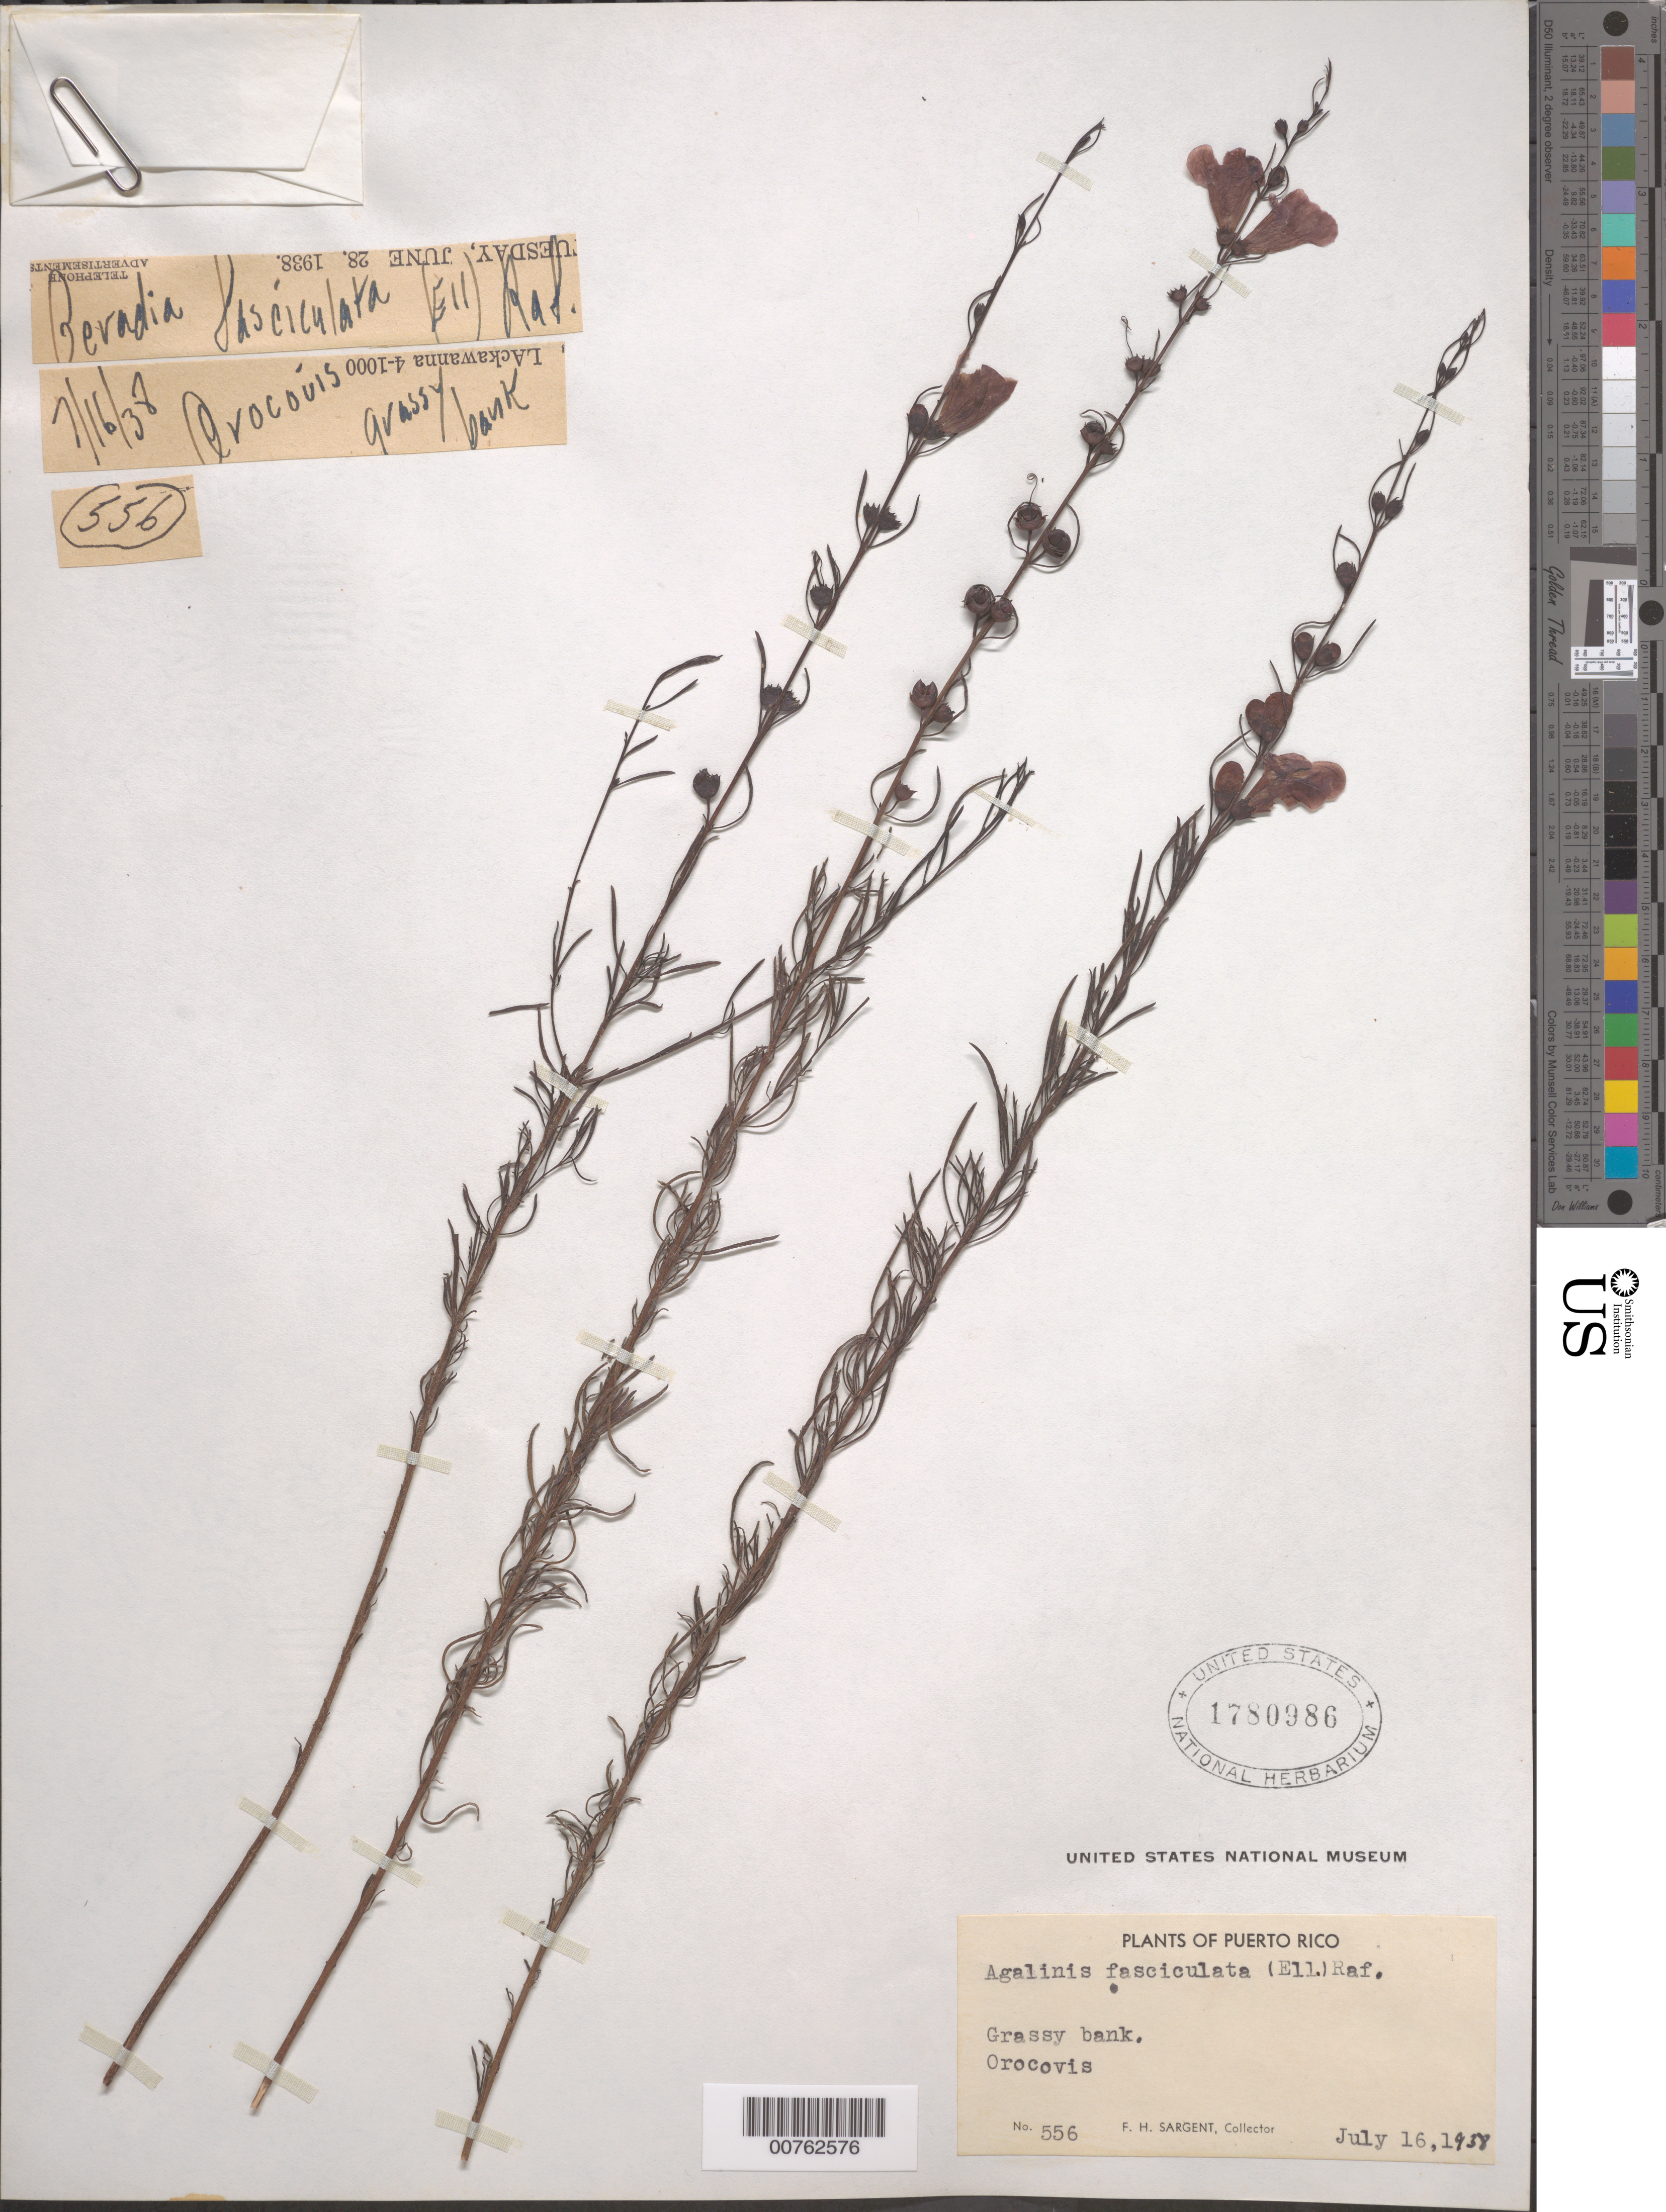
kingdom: Plantae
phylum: Tracheophyta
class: Magnoliopsida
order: Lamiales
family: Orobanchaceae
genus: Agalinis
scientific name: Agalinis fasciculata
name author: (Elliott) Raf.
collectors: F. H. Sargent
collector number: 556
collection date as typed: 16 Jul 1958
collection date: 1958-07-16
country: Puerto Rico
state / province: Orocovis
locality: Orocovis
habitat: Grassy bank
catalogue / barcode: US 1780986